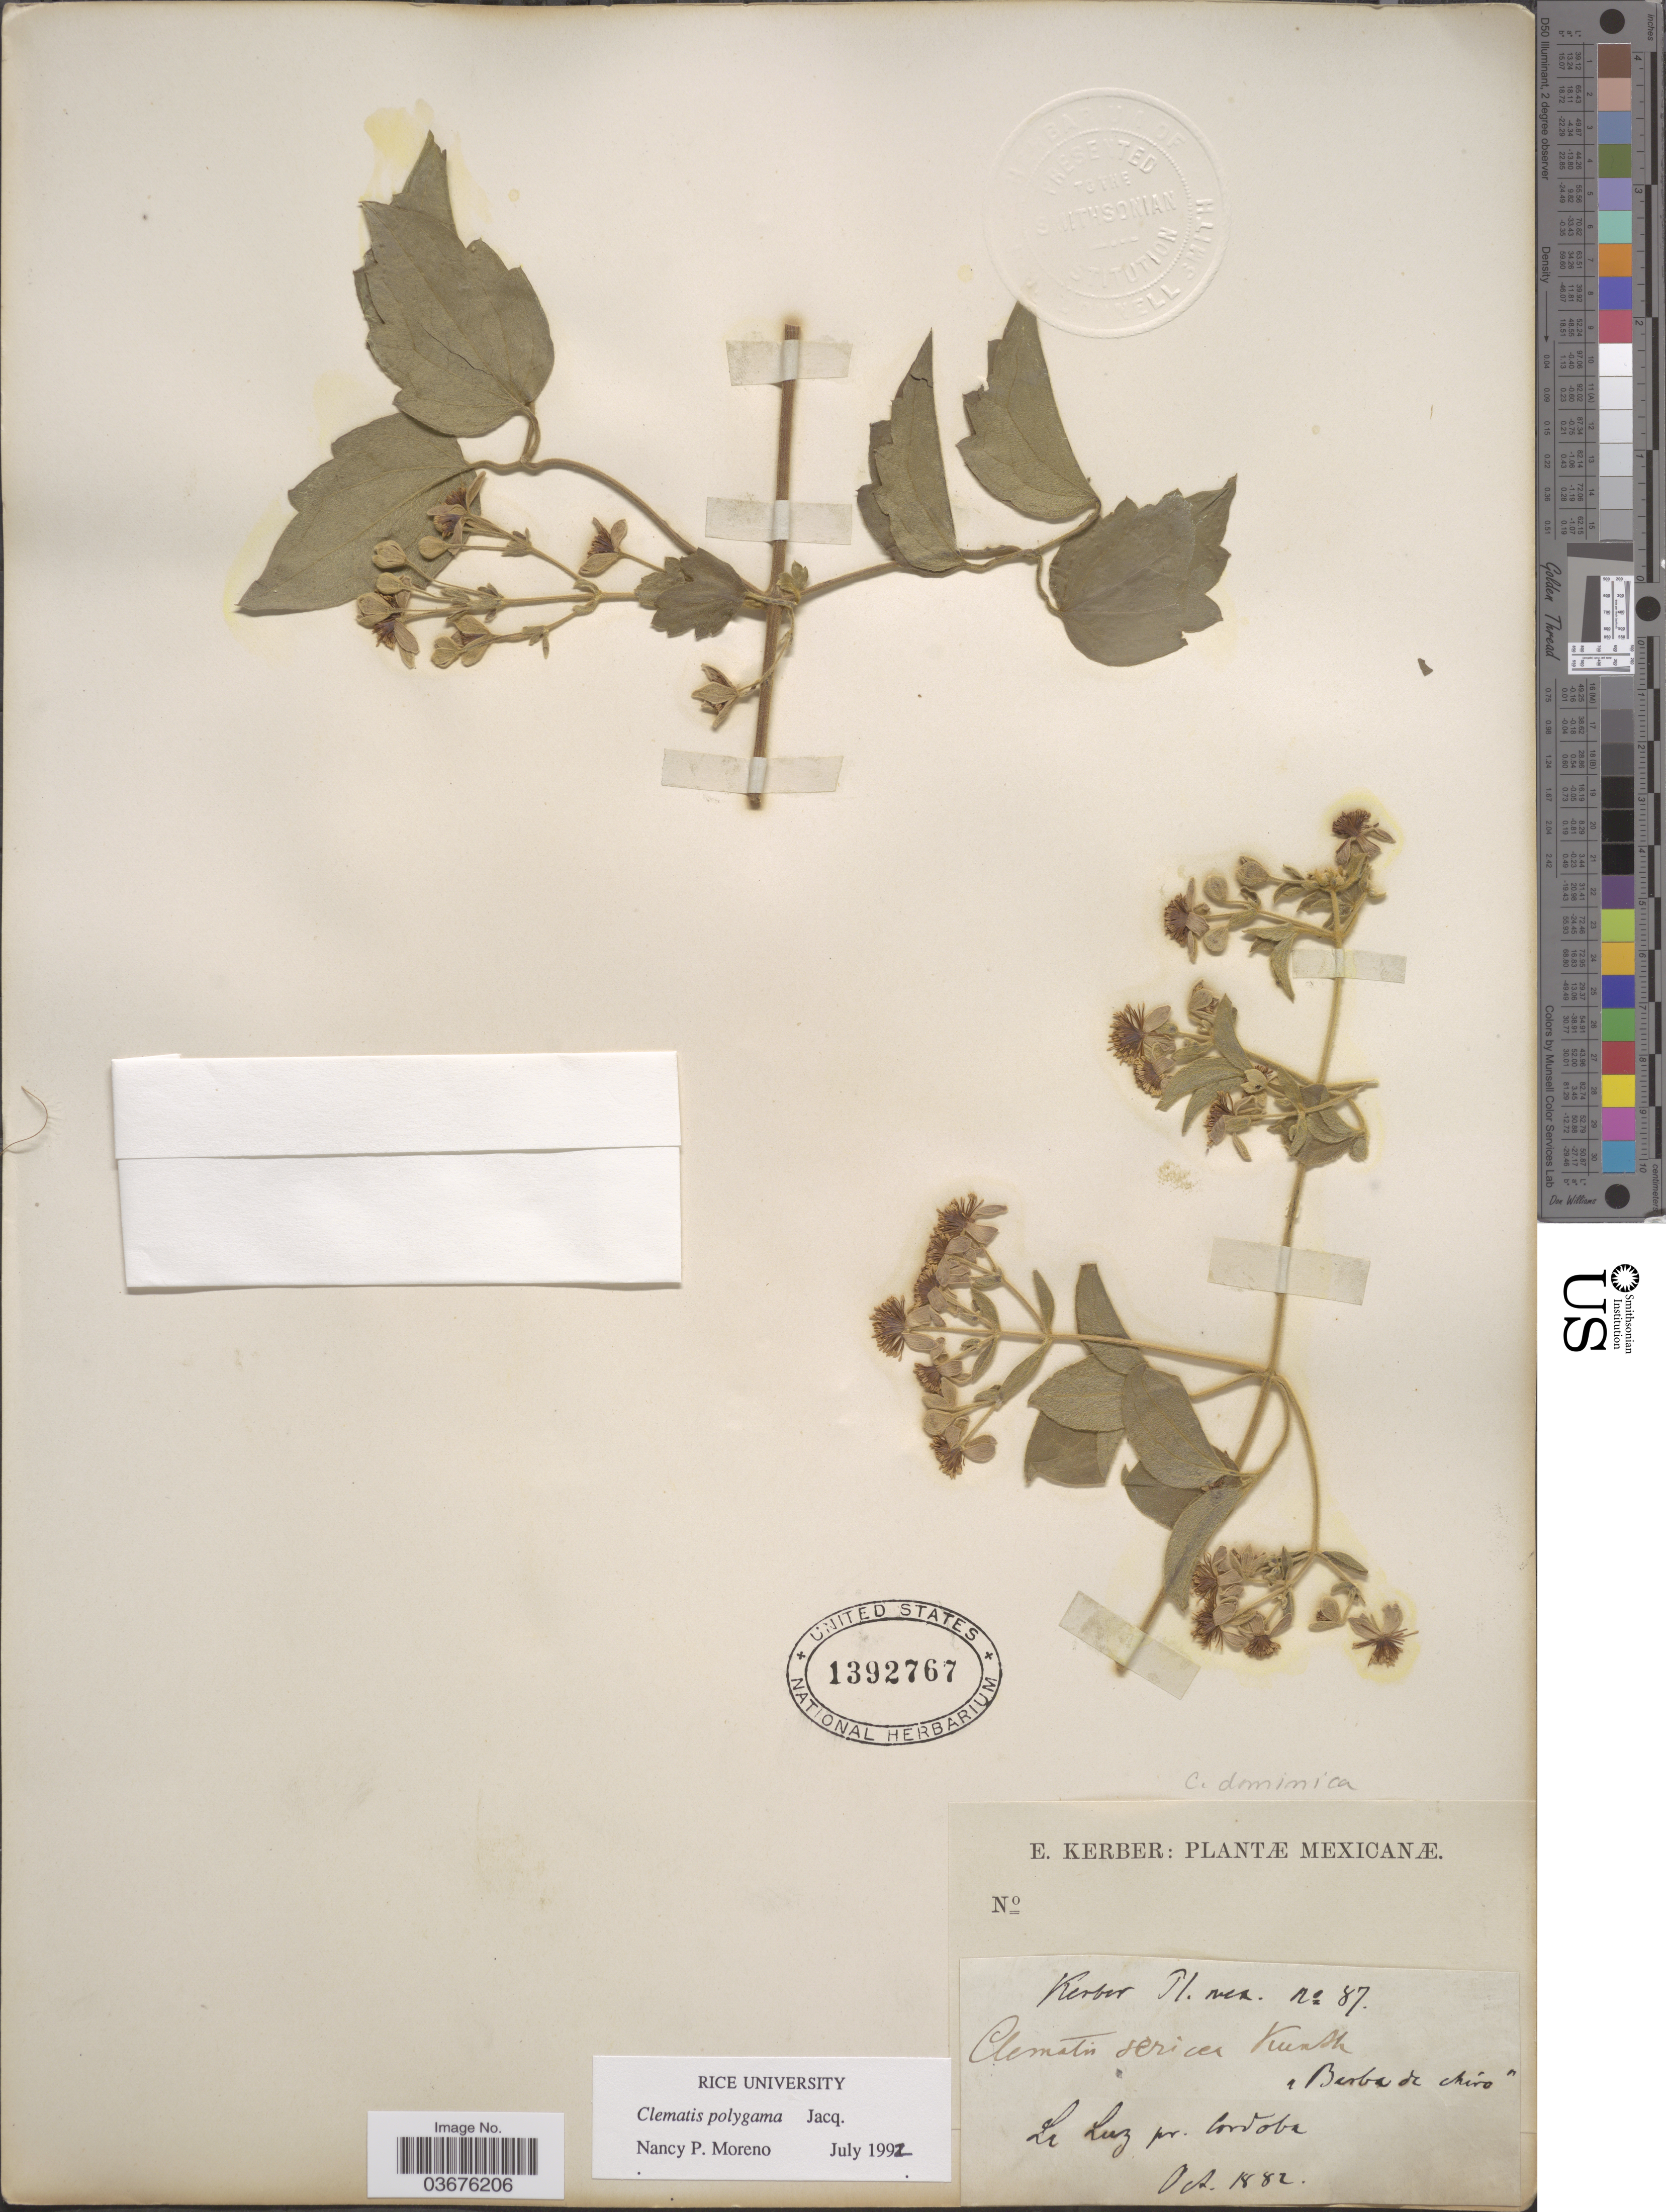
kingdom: Plantae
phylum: Tracheophyta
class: Magnoliopsida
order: Ranunculales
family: Ranunculaceae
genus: Clematis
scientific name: Clematis polygama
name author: Jacq.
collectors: E. Kerber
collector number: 87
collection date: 1882-10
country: Mexico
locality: La Luz pr. Cordoba.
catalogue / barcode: US 1392767